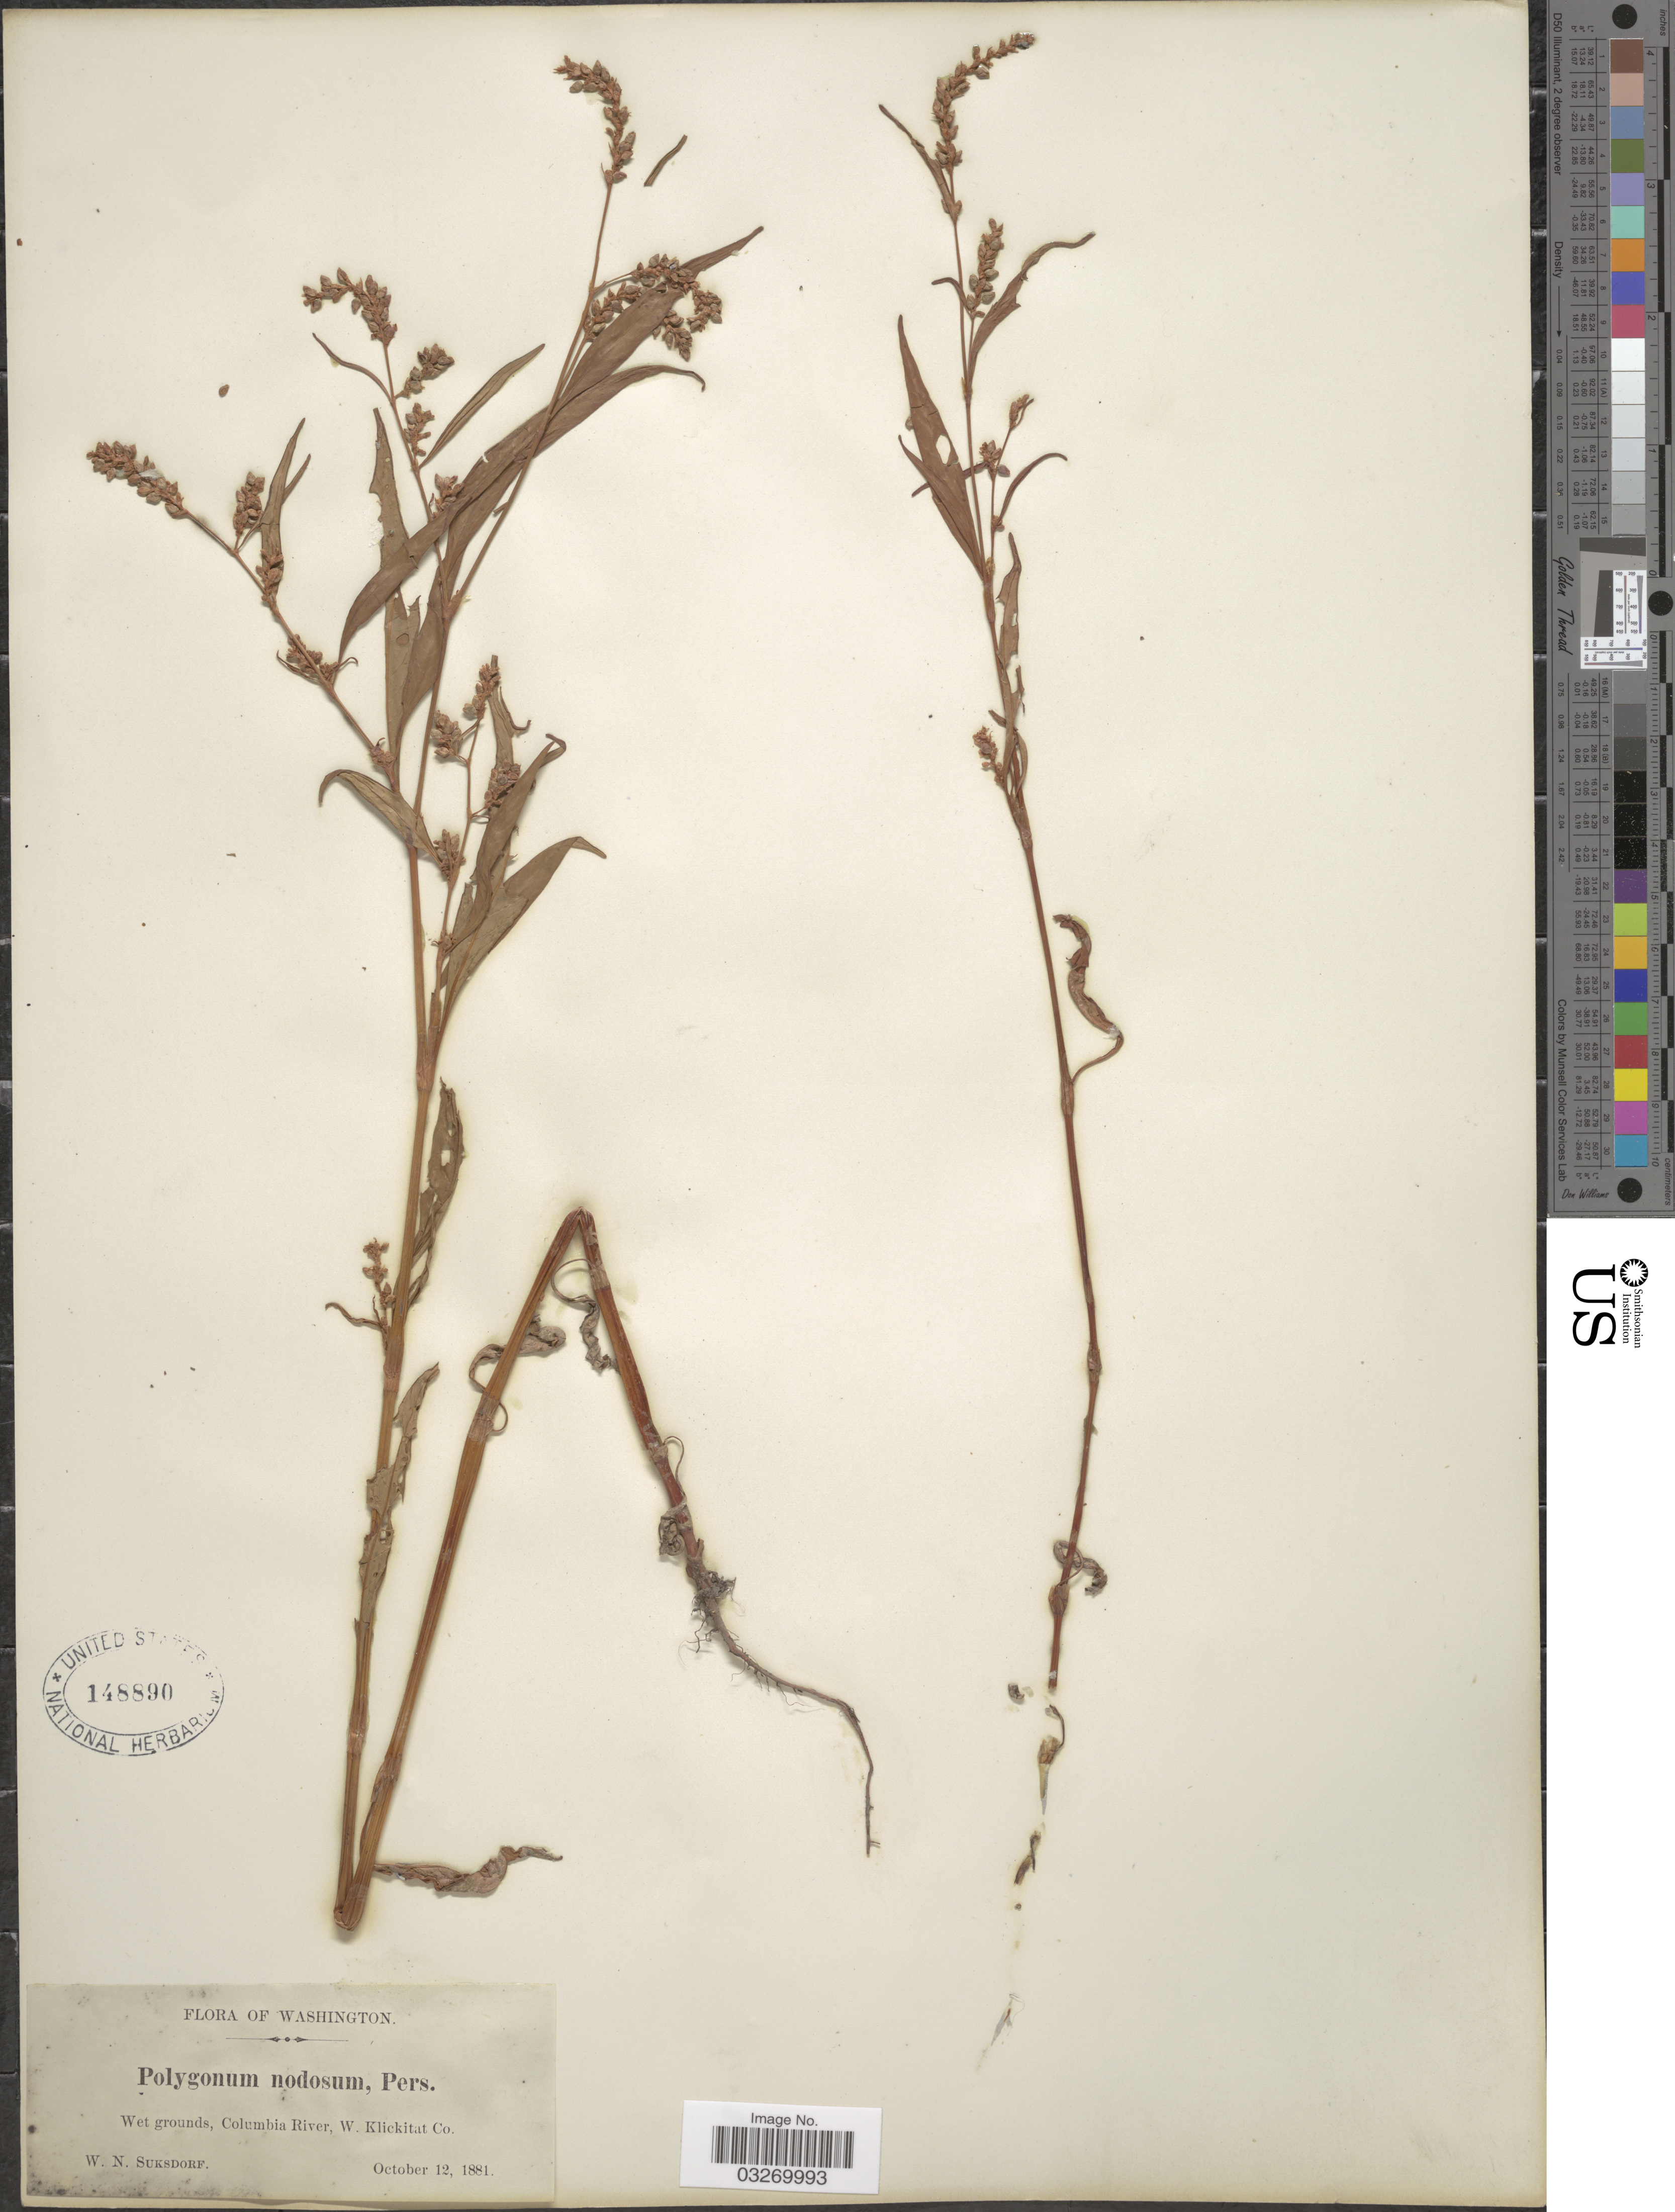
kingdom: Plantae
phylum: Tracheophyta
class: Magnoliopsida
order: Caryophyllales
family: Polygonaceae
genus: Persicaria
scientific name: Persicaria lapathifolia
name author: (L.) Delarbre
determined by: Atha, D. E.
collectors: W. N. Suksdorf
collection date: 1881-10-12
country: United States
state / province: Washington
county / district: Klickitat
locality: Wet grounds, Columbia River, W. Klickitat Co.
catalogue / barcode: US 148890